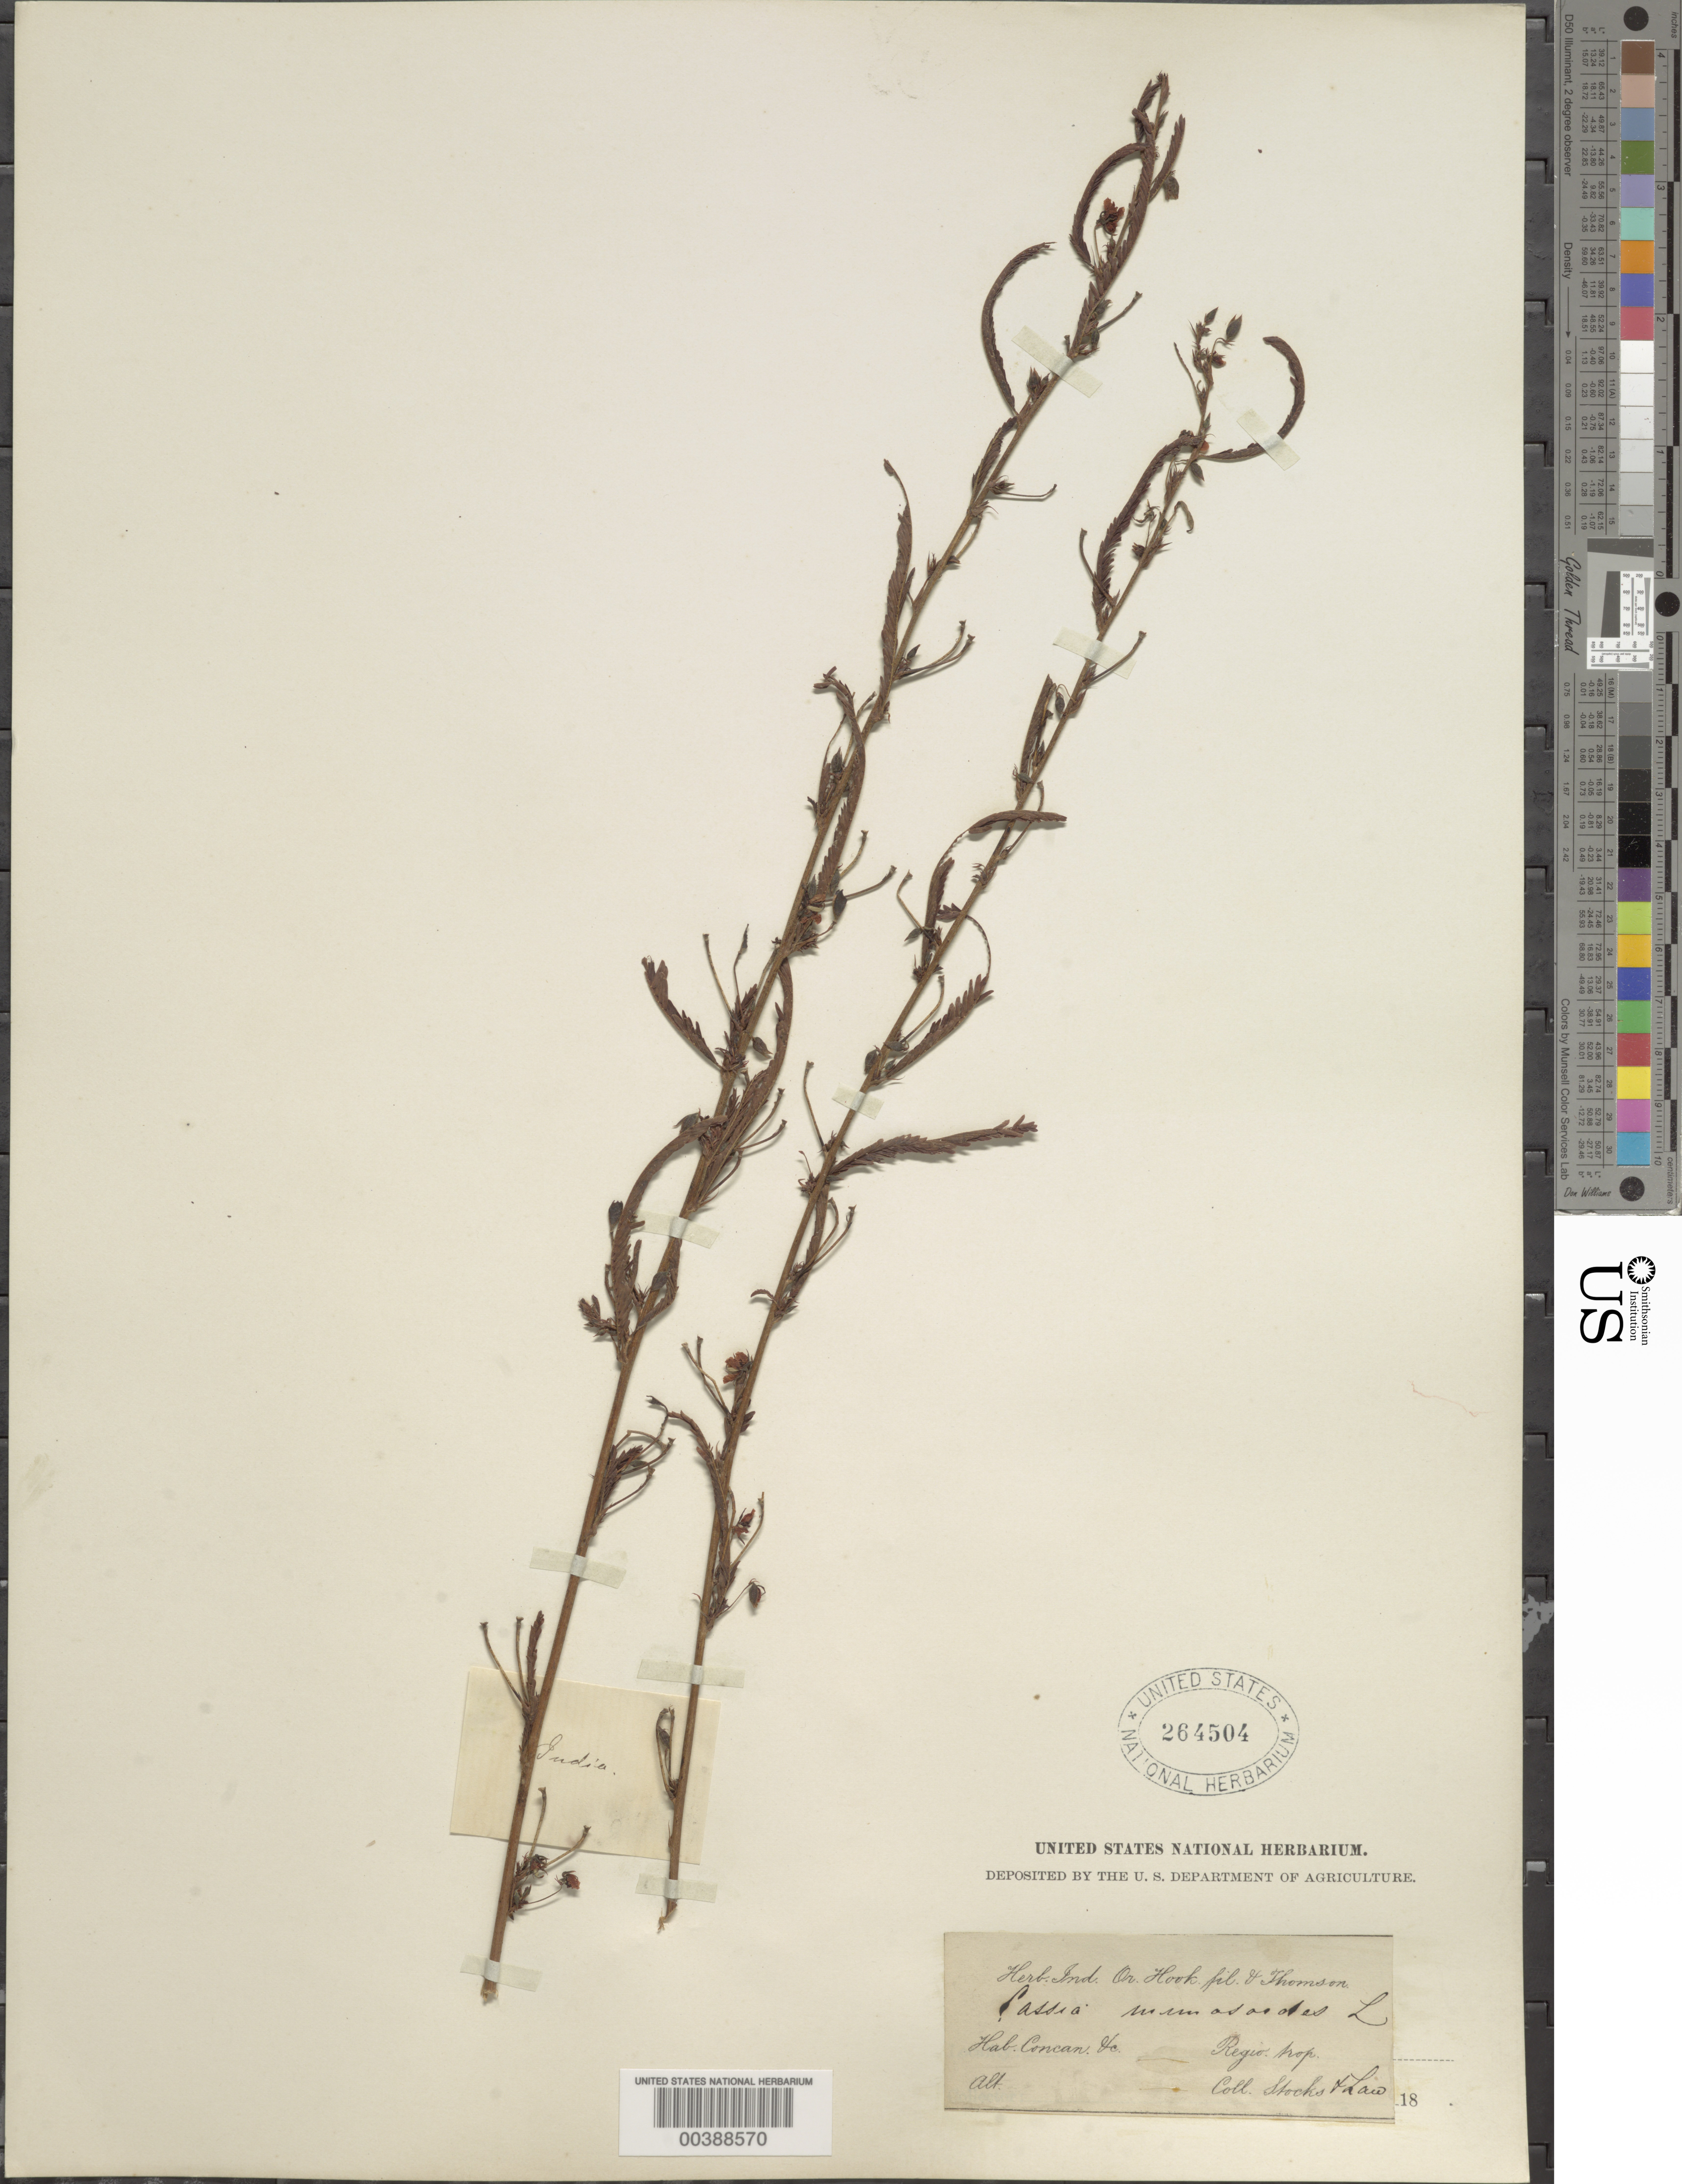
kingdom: Plantae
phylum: Tracheophyta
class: Magnoliopsida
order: Fabales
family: Fabaceae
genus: Chamaecrista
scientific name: Chamaecrista mimosoides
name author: (L.) Greene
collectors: -. Shocks & -. Law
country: India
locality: Concan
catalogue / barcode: US 264504